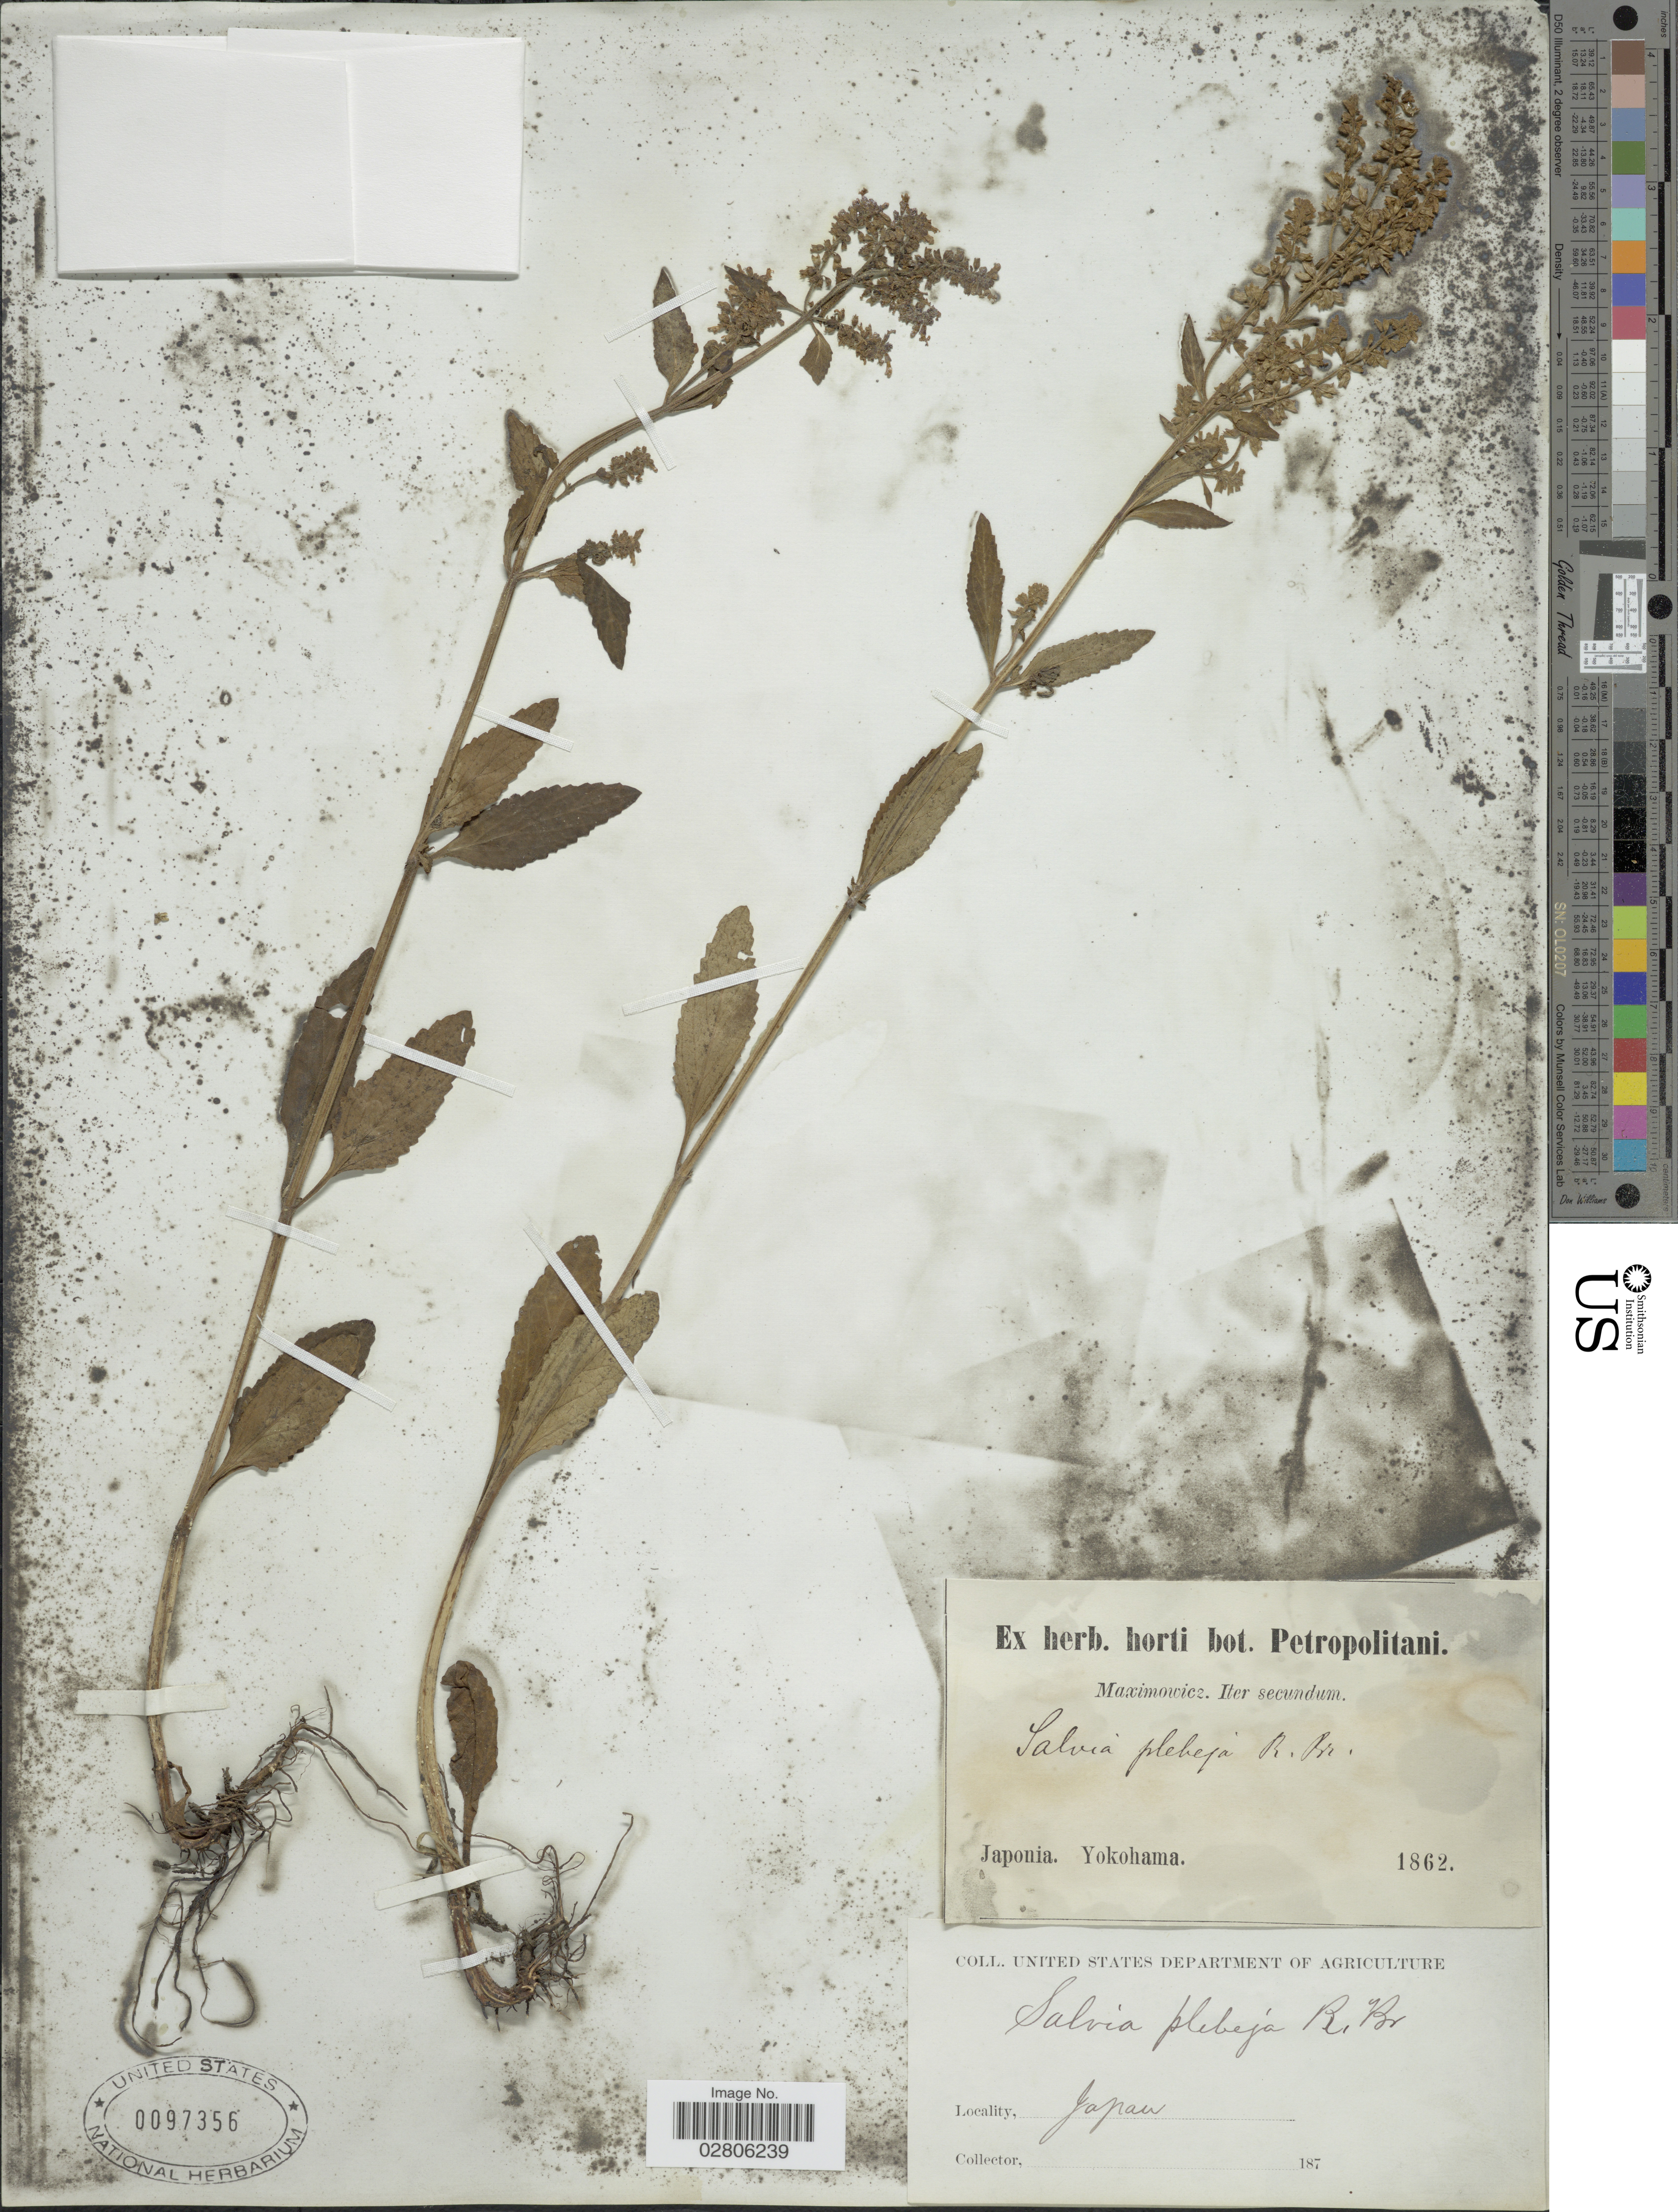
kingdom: Plantae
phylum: Tracheophyta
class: Magnoliopsida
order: Lamiales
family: Lamiaceae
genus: Salvia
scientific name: Salvia plebeia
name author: R. Br.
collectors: -. Maximowicz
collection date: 1862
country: Japan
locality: Japonia, Yokohama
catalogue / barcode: US 97356